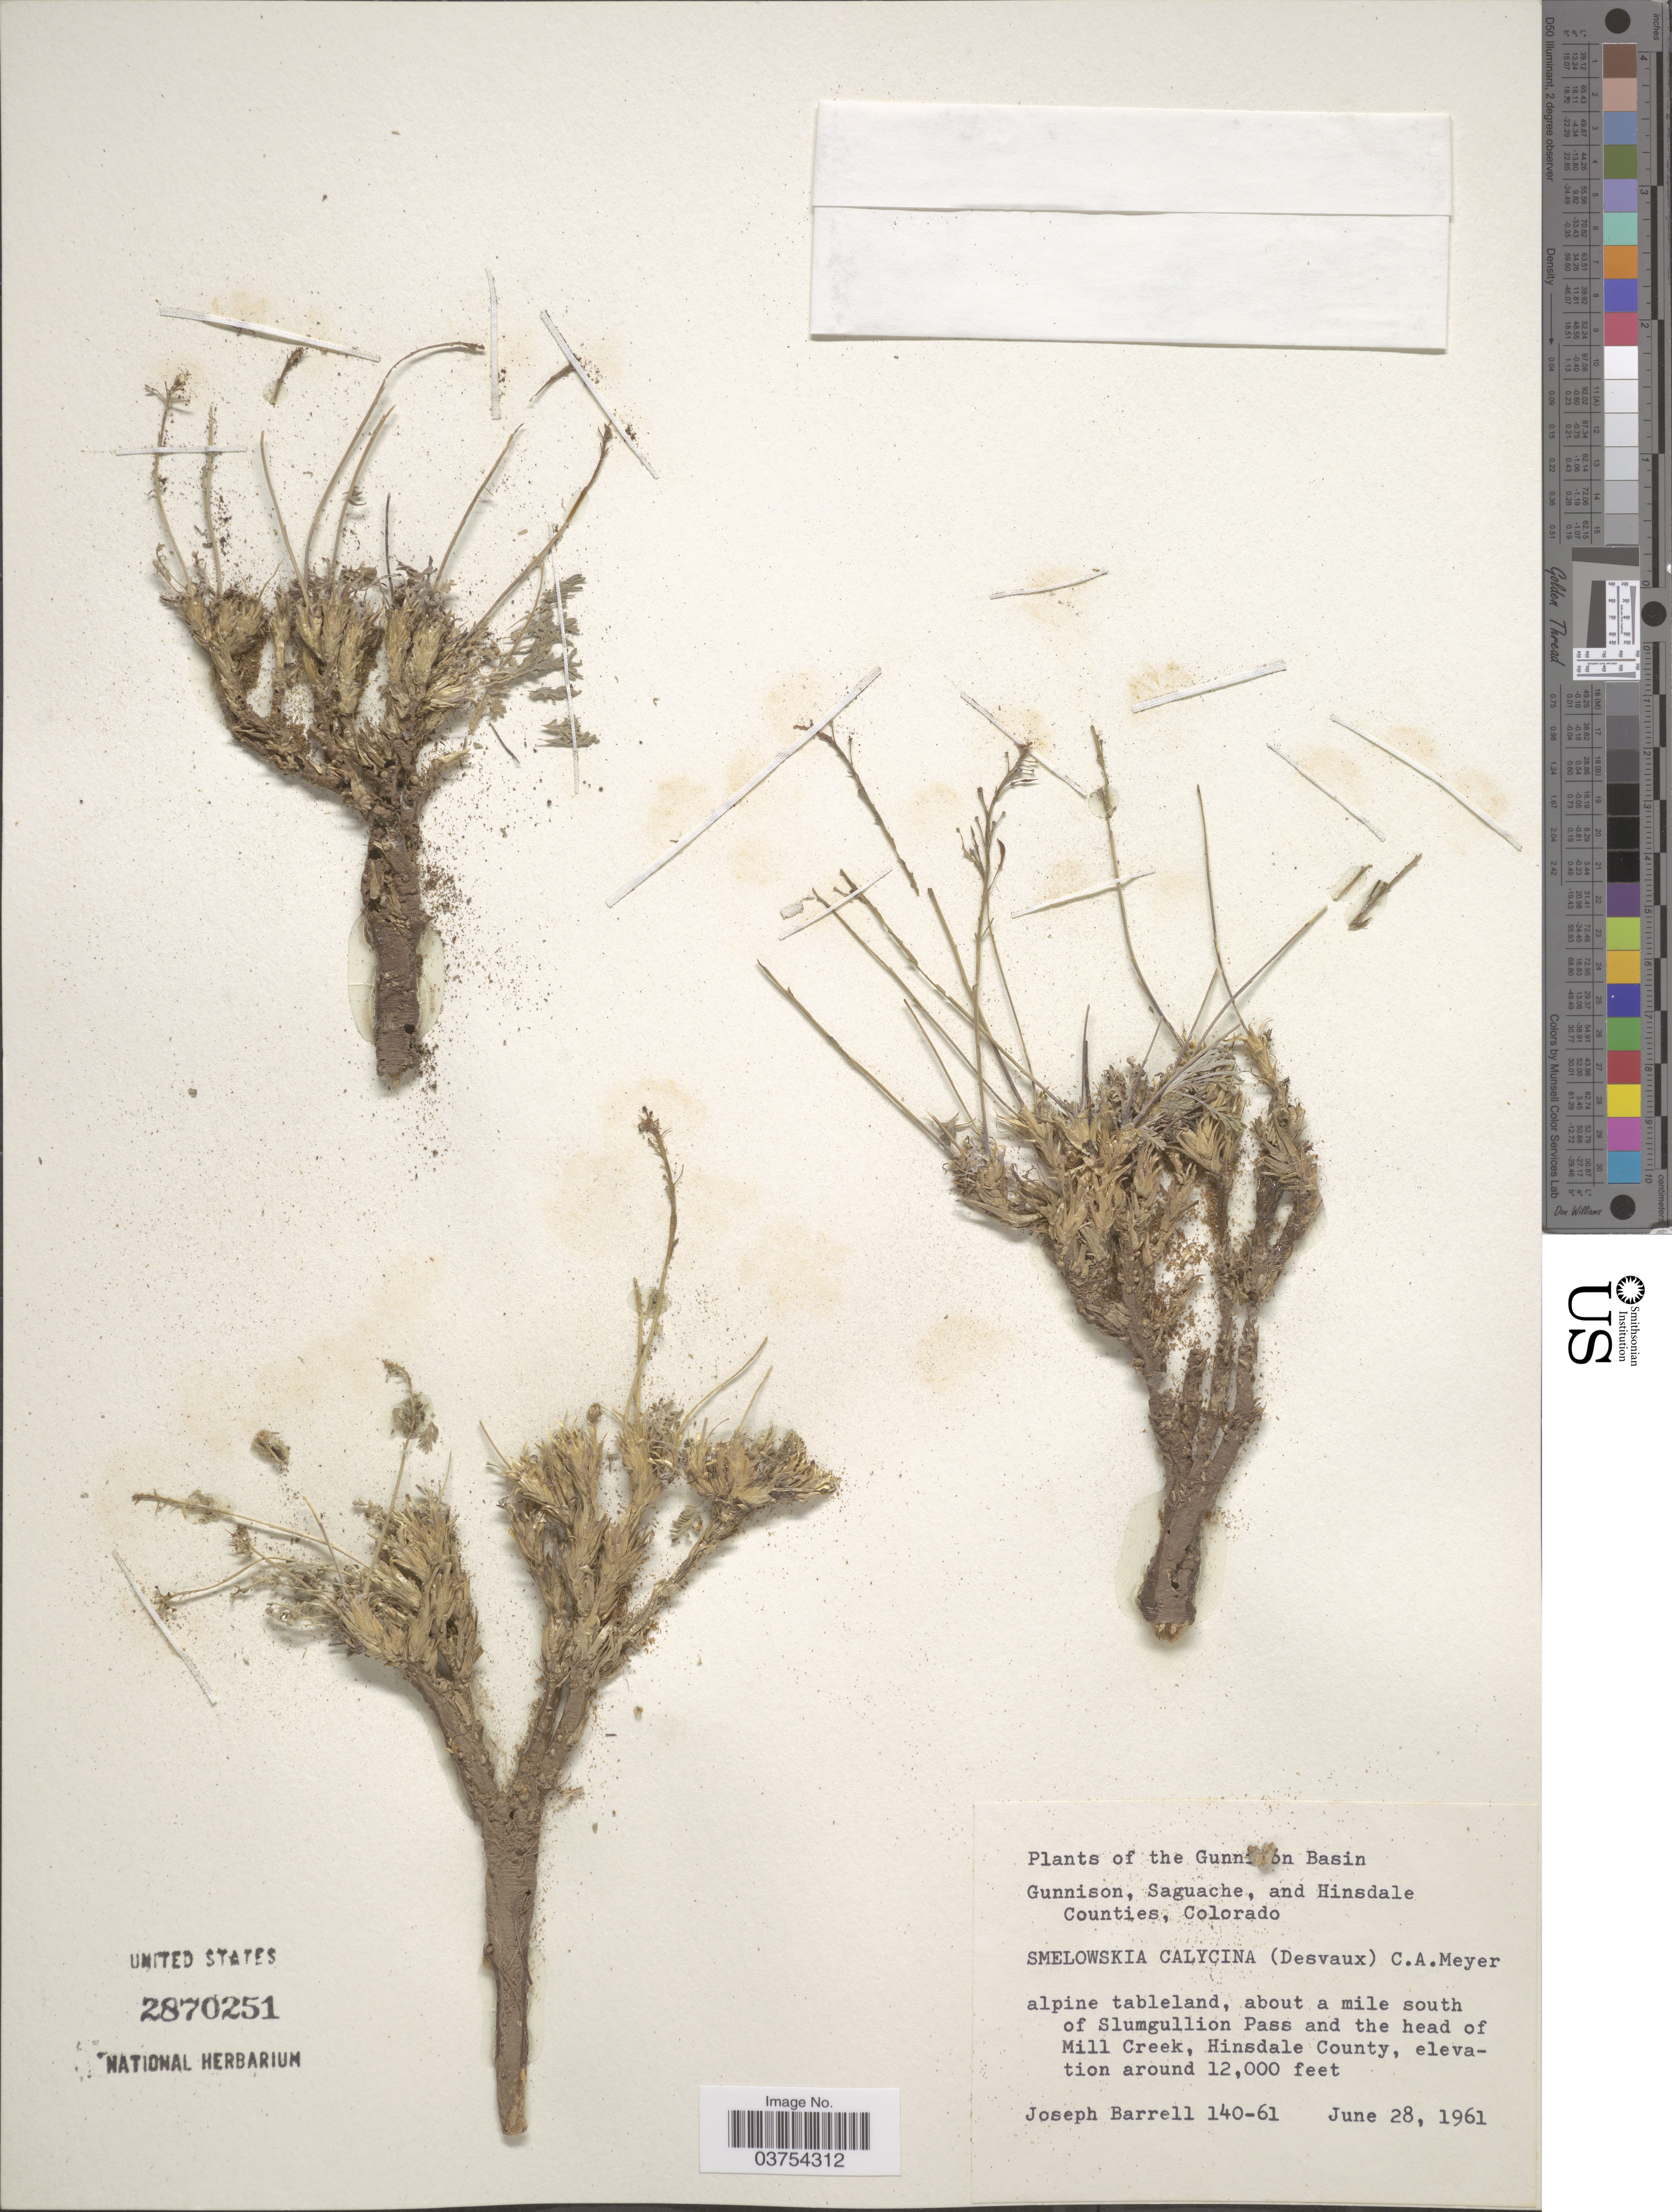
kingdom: Plantae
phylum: Tracheophyta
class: Magnoliopsida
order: Brassicales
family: Brassicaceae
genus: Smelowskia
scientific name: Smelowskia calycina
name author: (Stephan) C.A. Mey.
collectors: J. Barrell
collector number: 140-61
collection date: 1961-06-28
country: United States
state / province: Colorado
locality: The Gunnison Basin. About a mile south of Slumgullion Pass and the head of Mill Creek, Hinsdale County.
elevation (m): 3658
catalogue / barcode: US 2870251